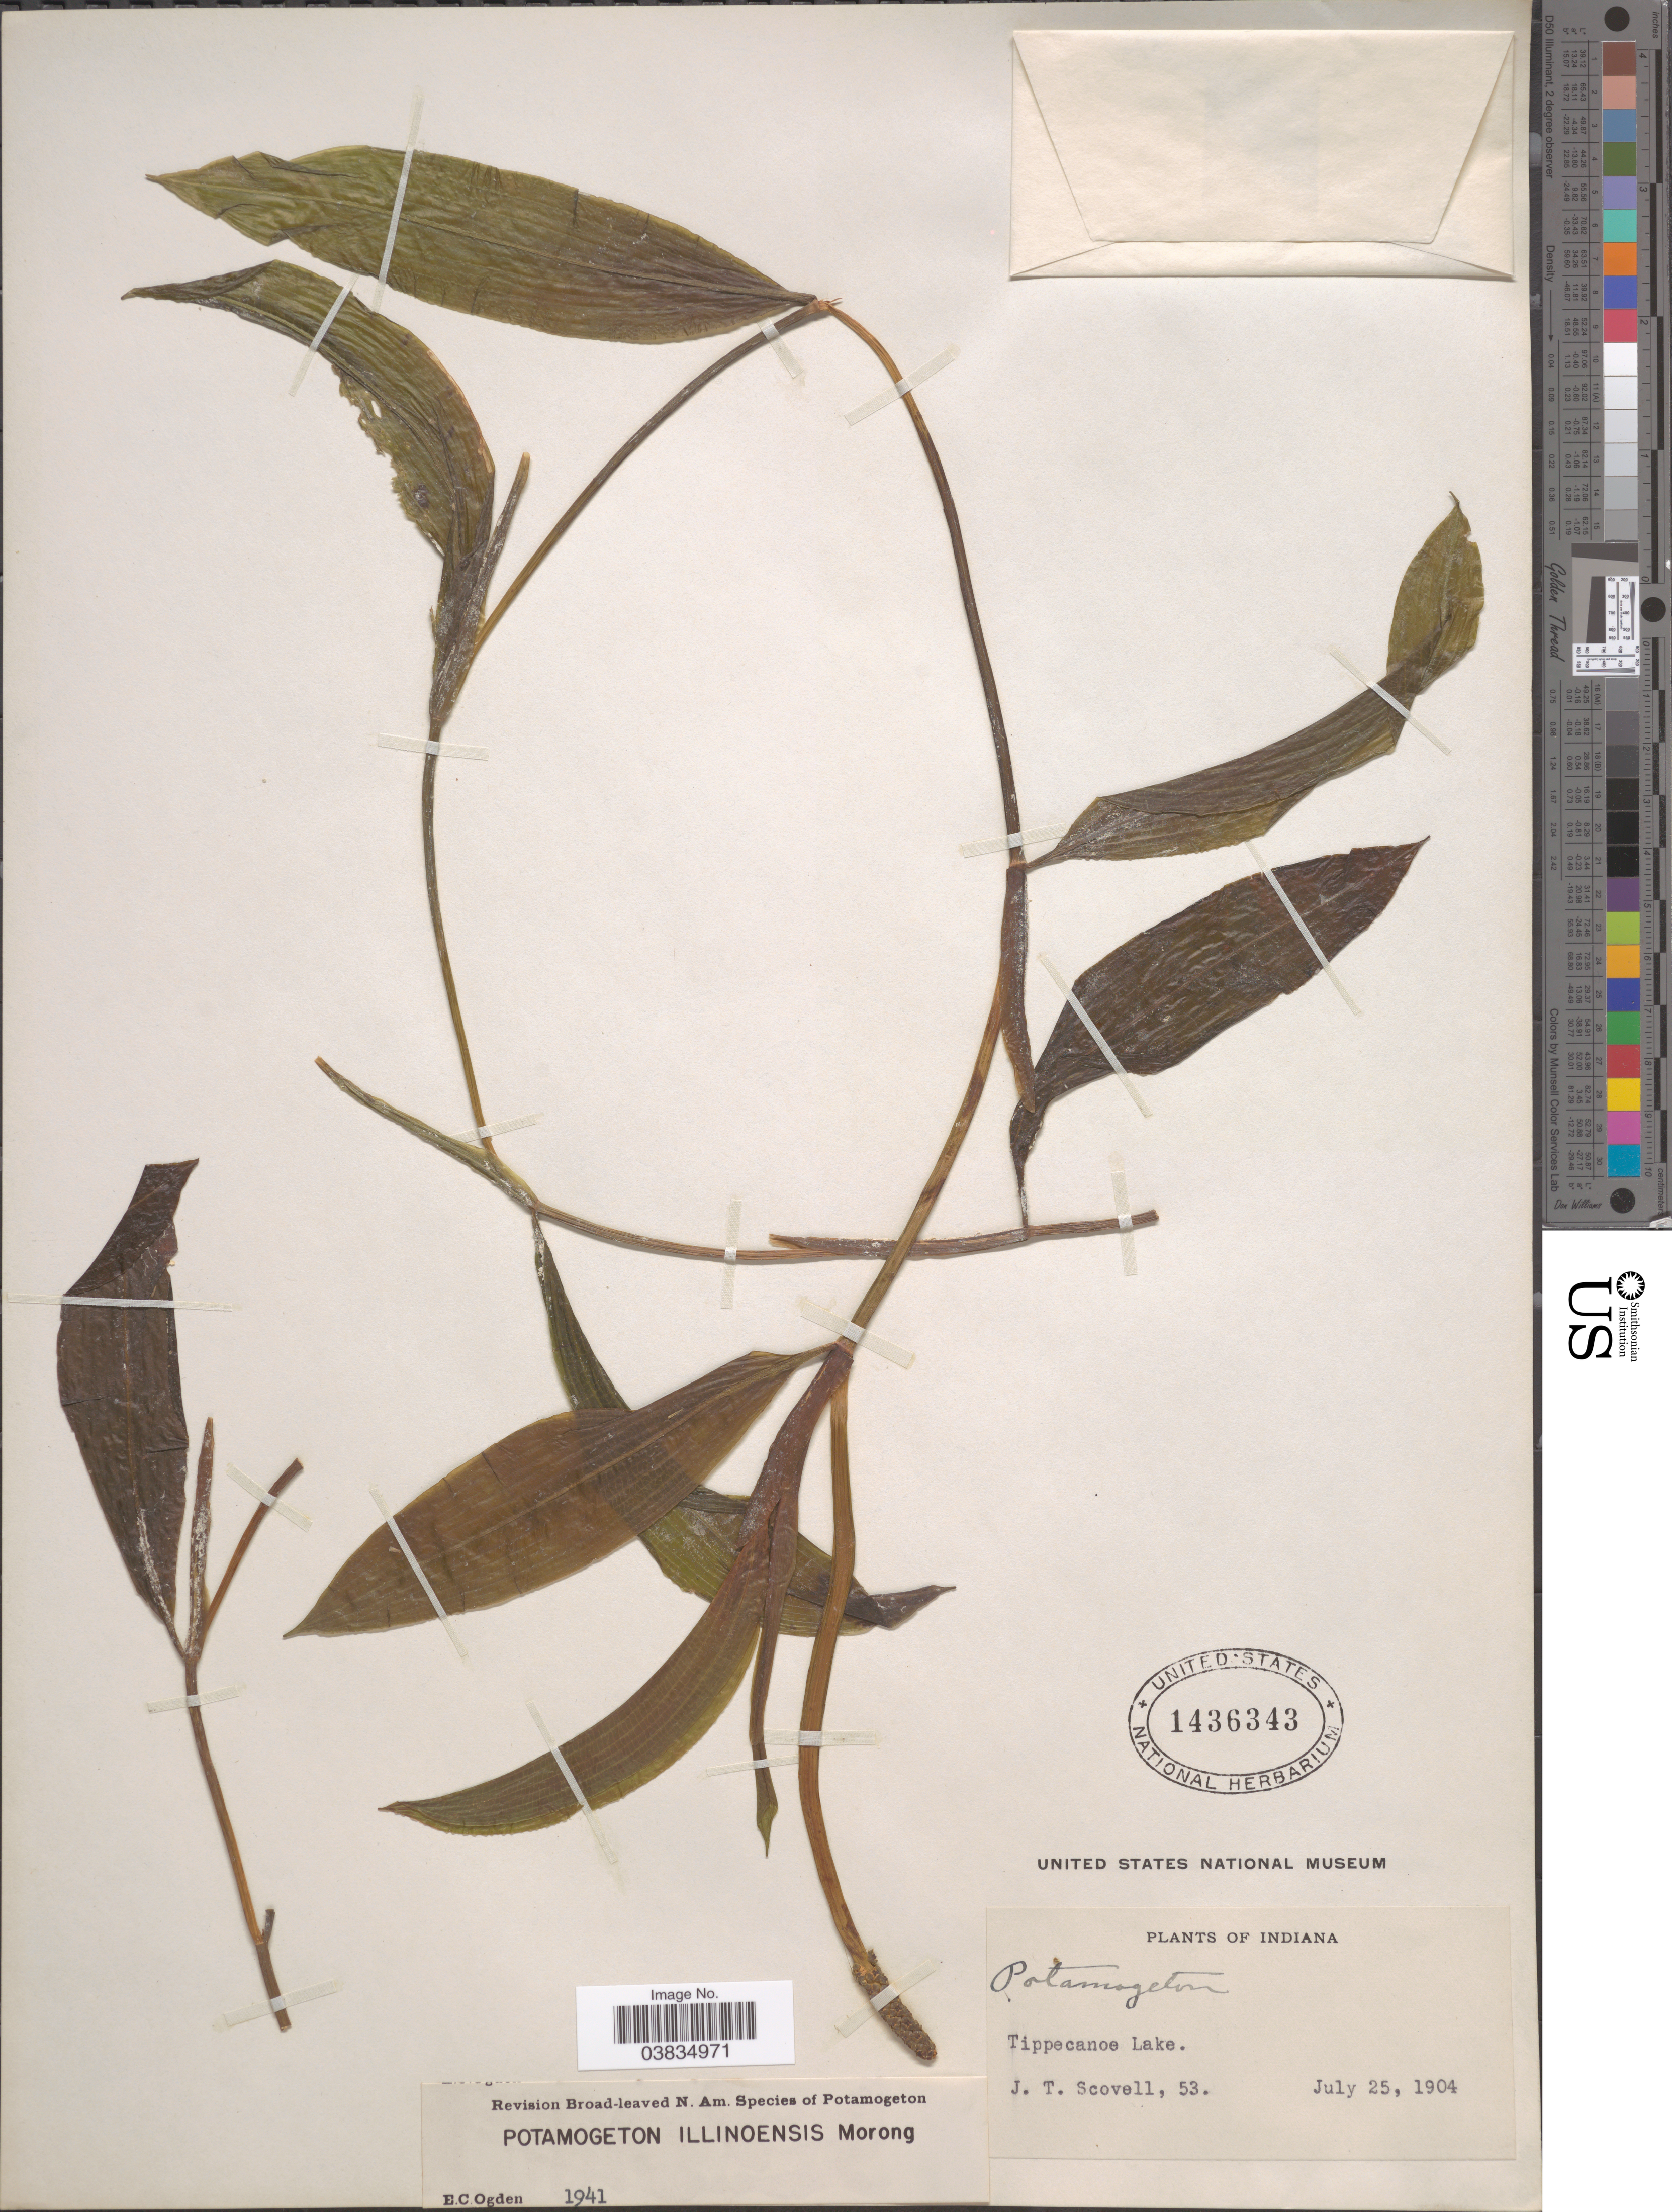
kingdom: Plantae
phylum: Tracheophyta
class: Liliopsida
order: Alismatales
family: Potamogetonaceae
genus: Potamogeton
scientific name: Potamogeton illinoensis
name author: Morong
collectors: J. T. Scovell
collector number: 53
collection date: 1904-07-25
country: United States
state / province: Indiana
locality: Tippecanoe Lake.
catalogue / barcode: US 1436343